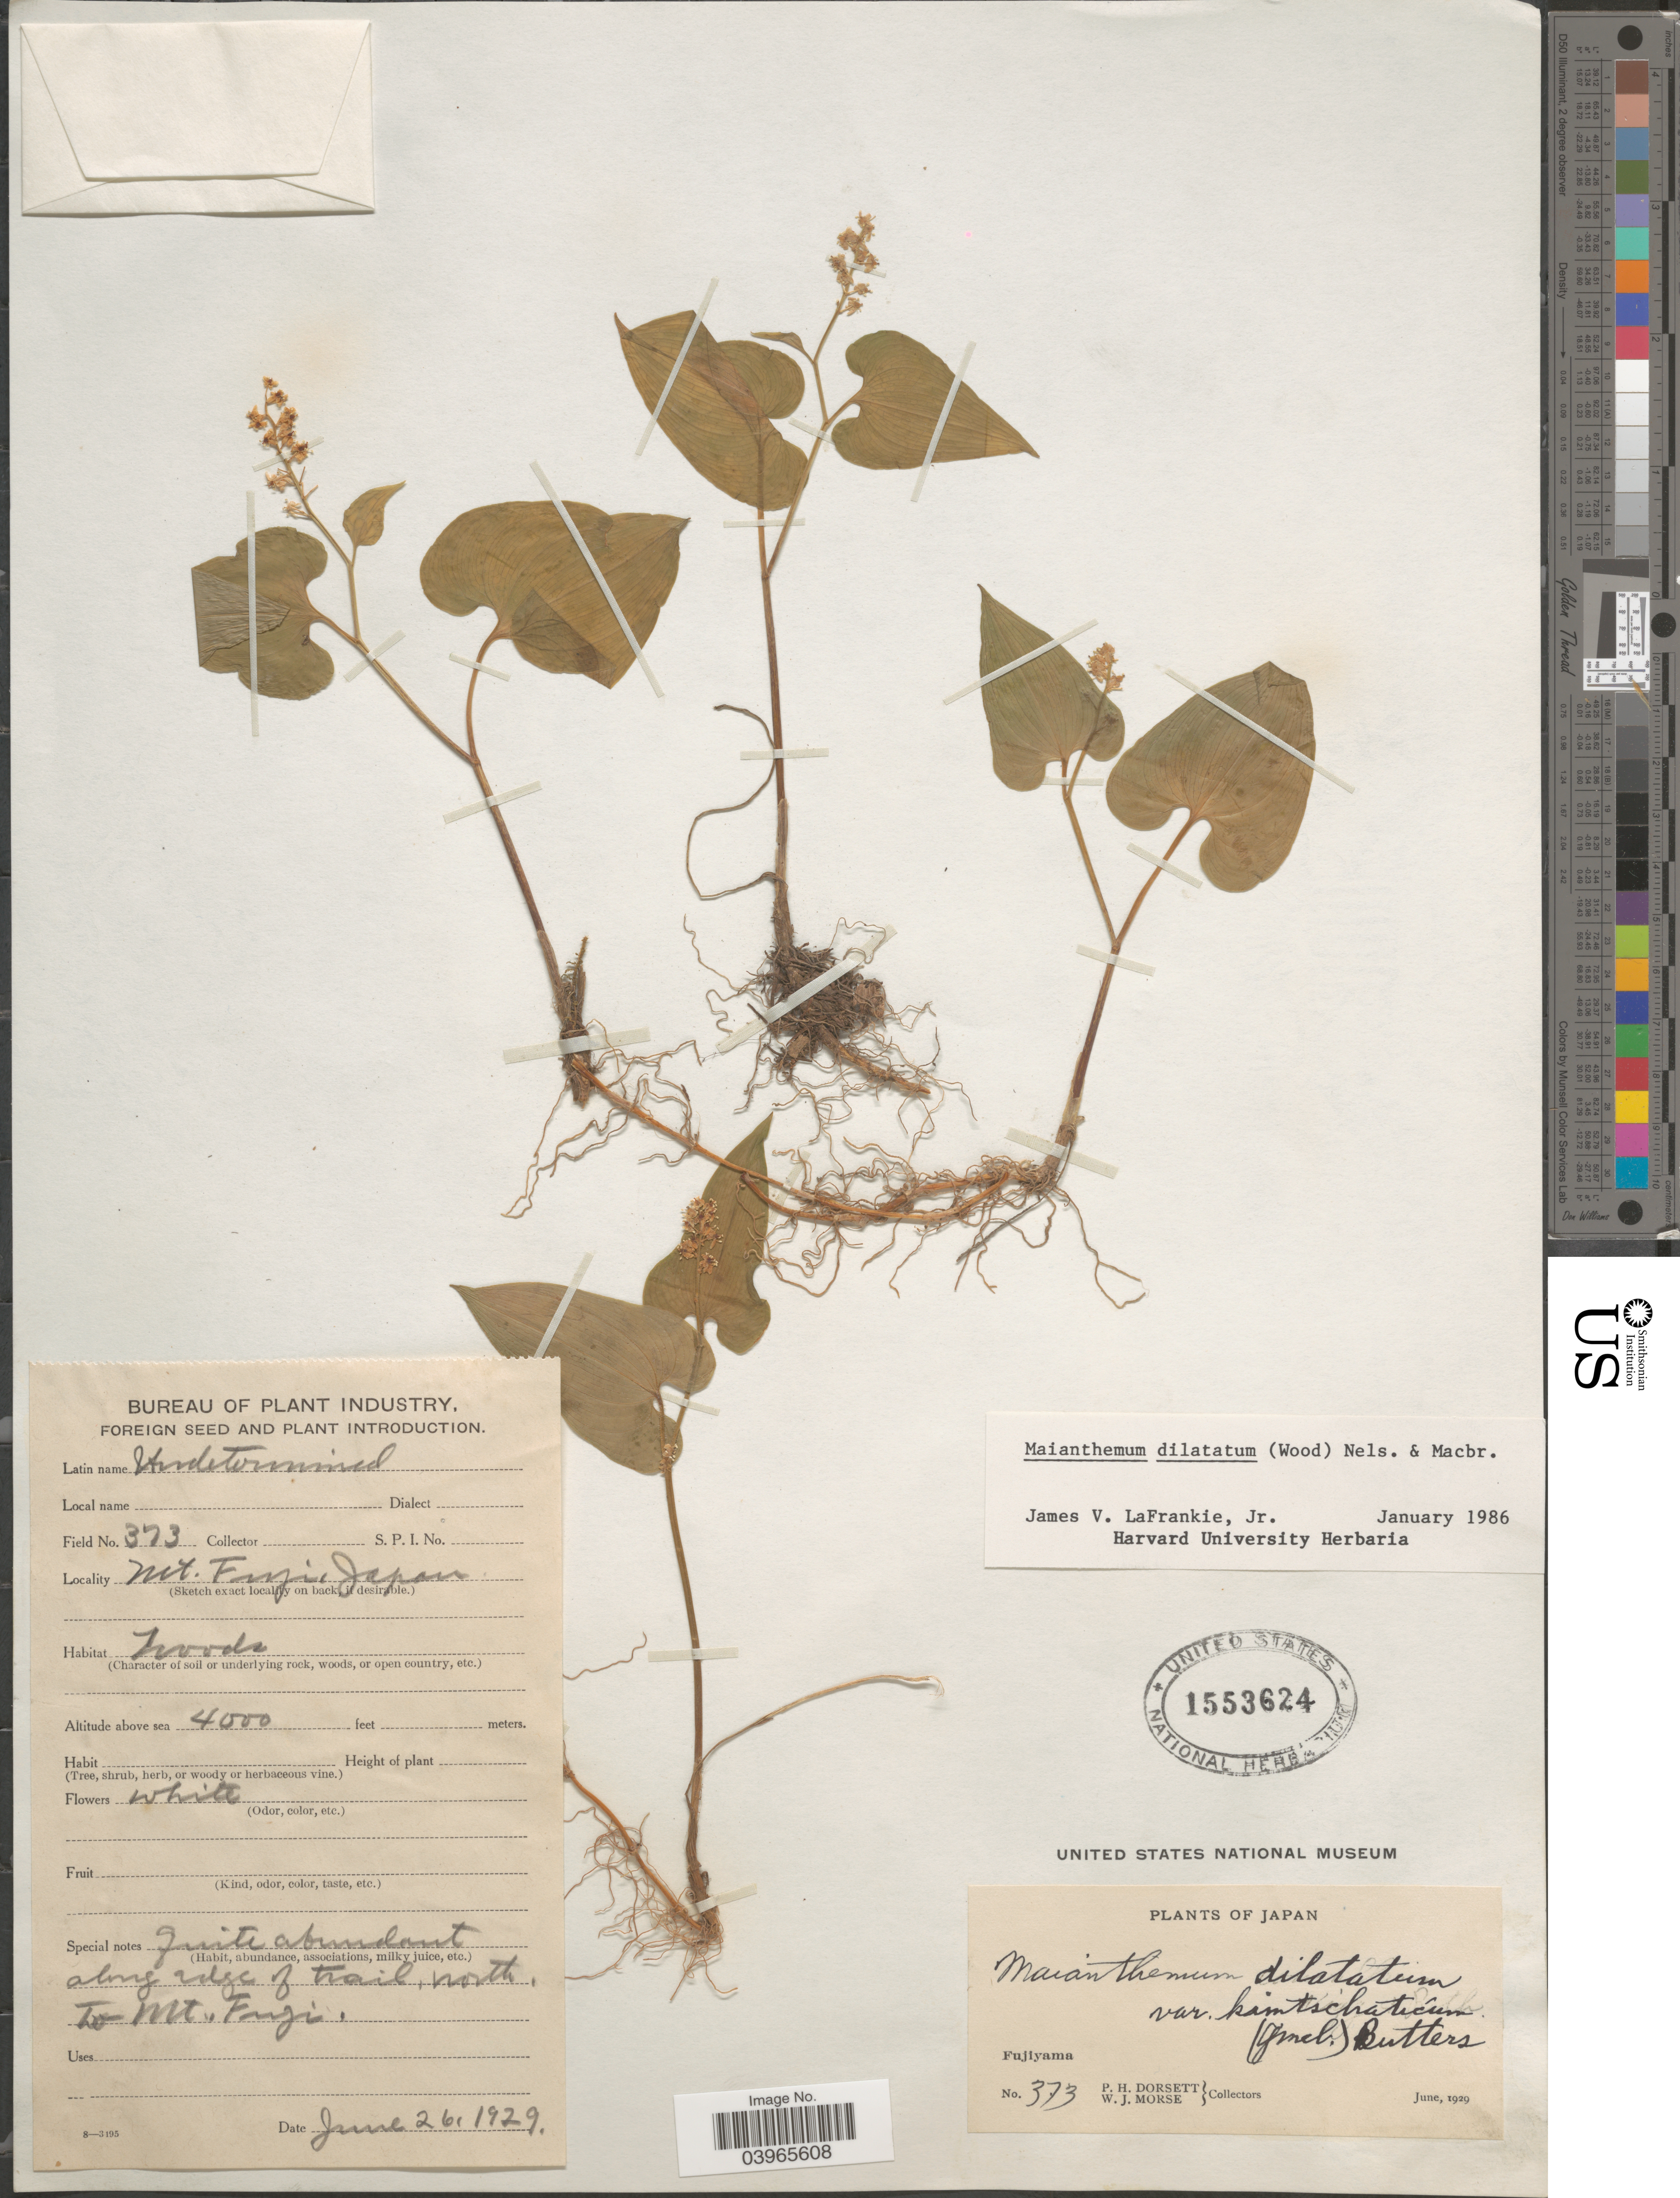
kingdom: Plantae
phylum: Tracheophyta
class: Liliopsida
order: Asparagales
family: Asparagaceae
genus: Maianthemum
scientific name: Maianthemum dilatatum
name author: (Alph. Wood) A. Nelson & J.F. Macbr.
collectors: P. H. Dorsett & W. J. Morse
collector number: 373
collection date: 1929-06-26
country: Japan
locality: Mt. Fuji. Fujiyama.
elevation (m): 1219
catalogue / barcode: US 1553624